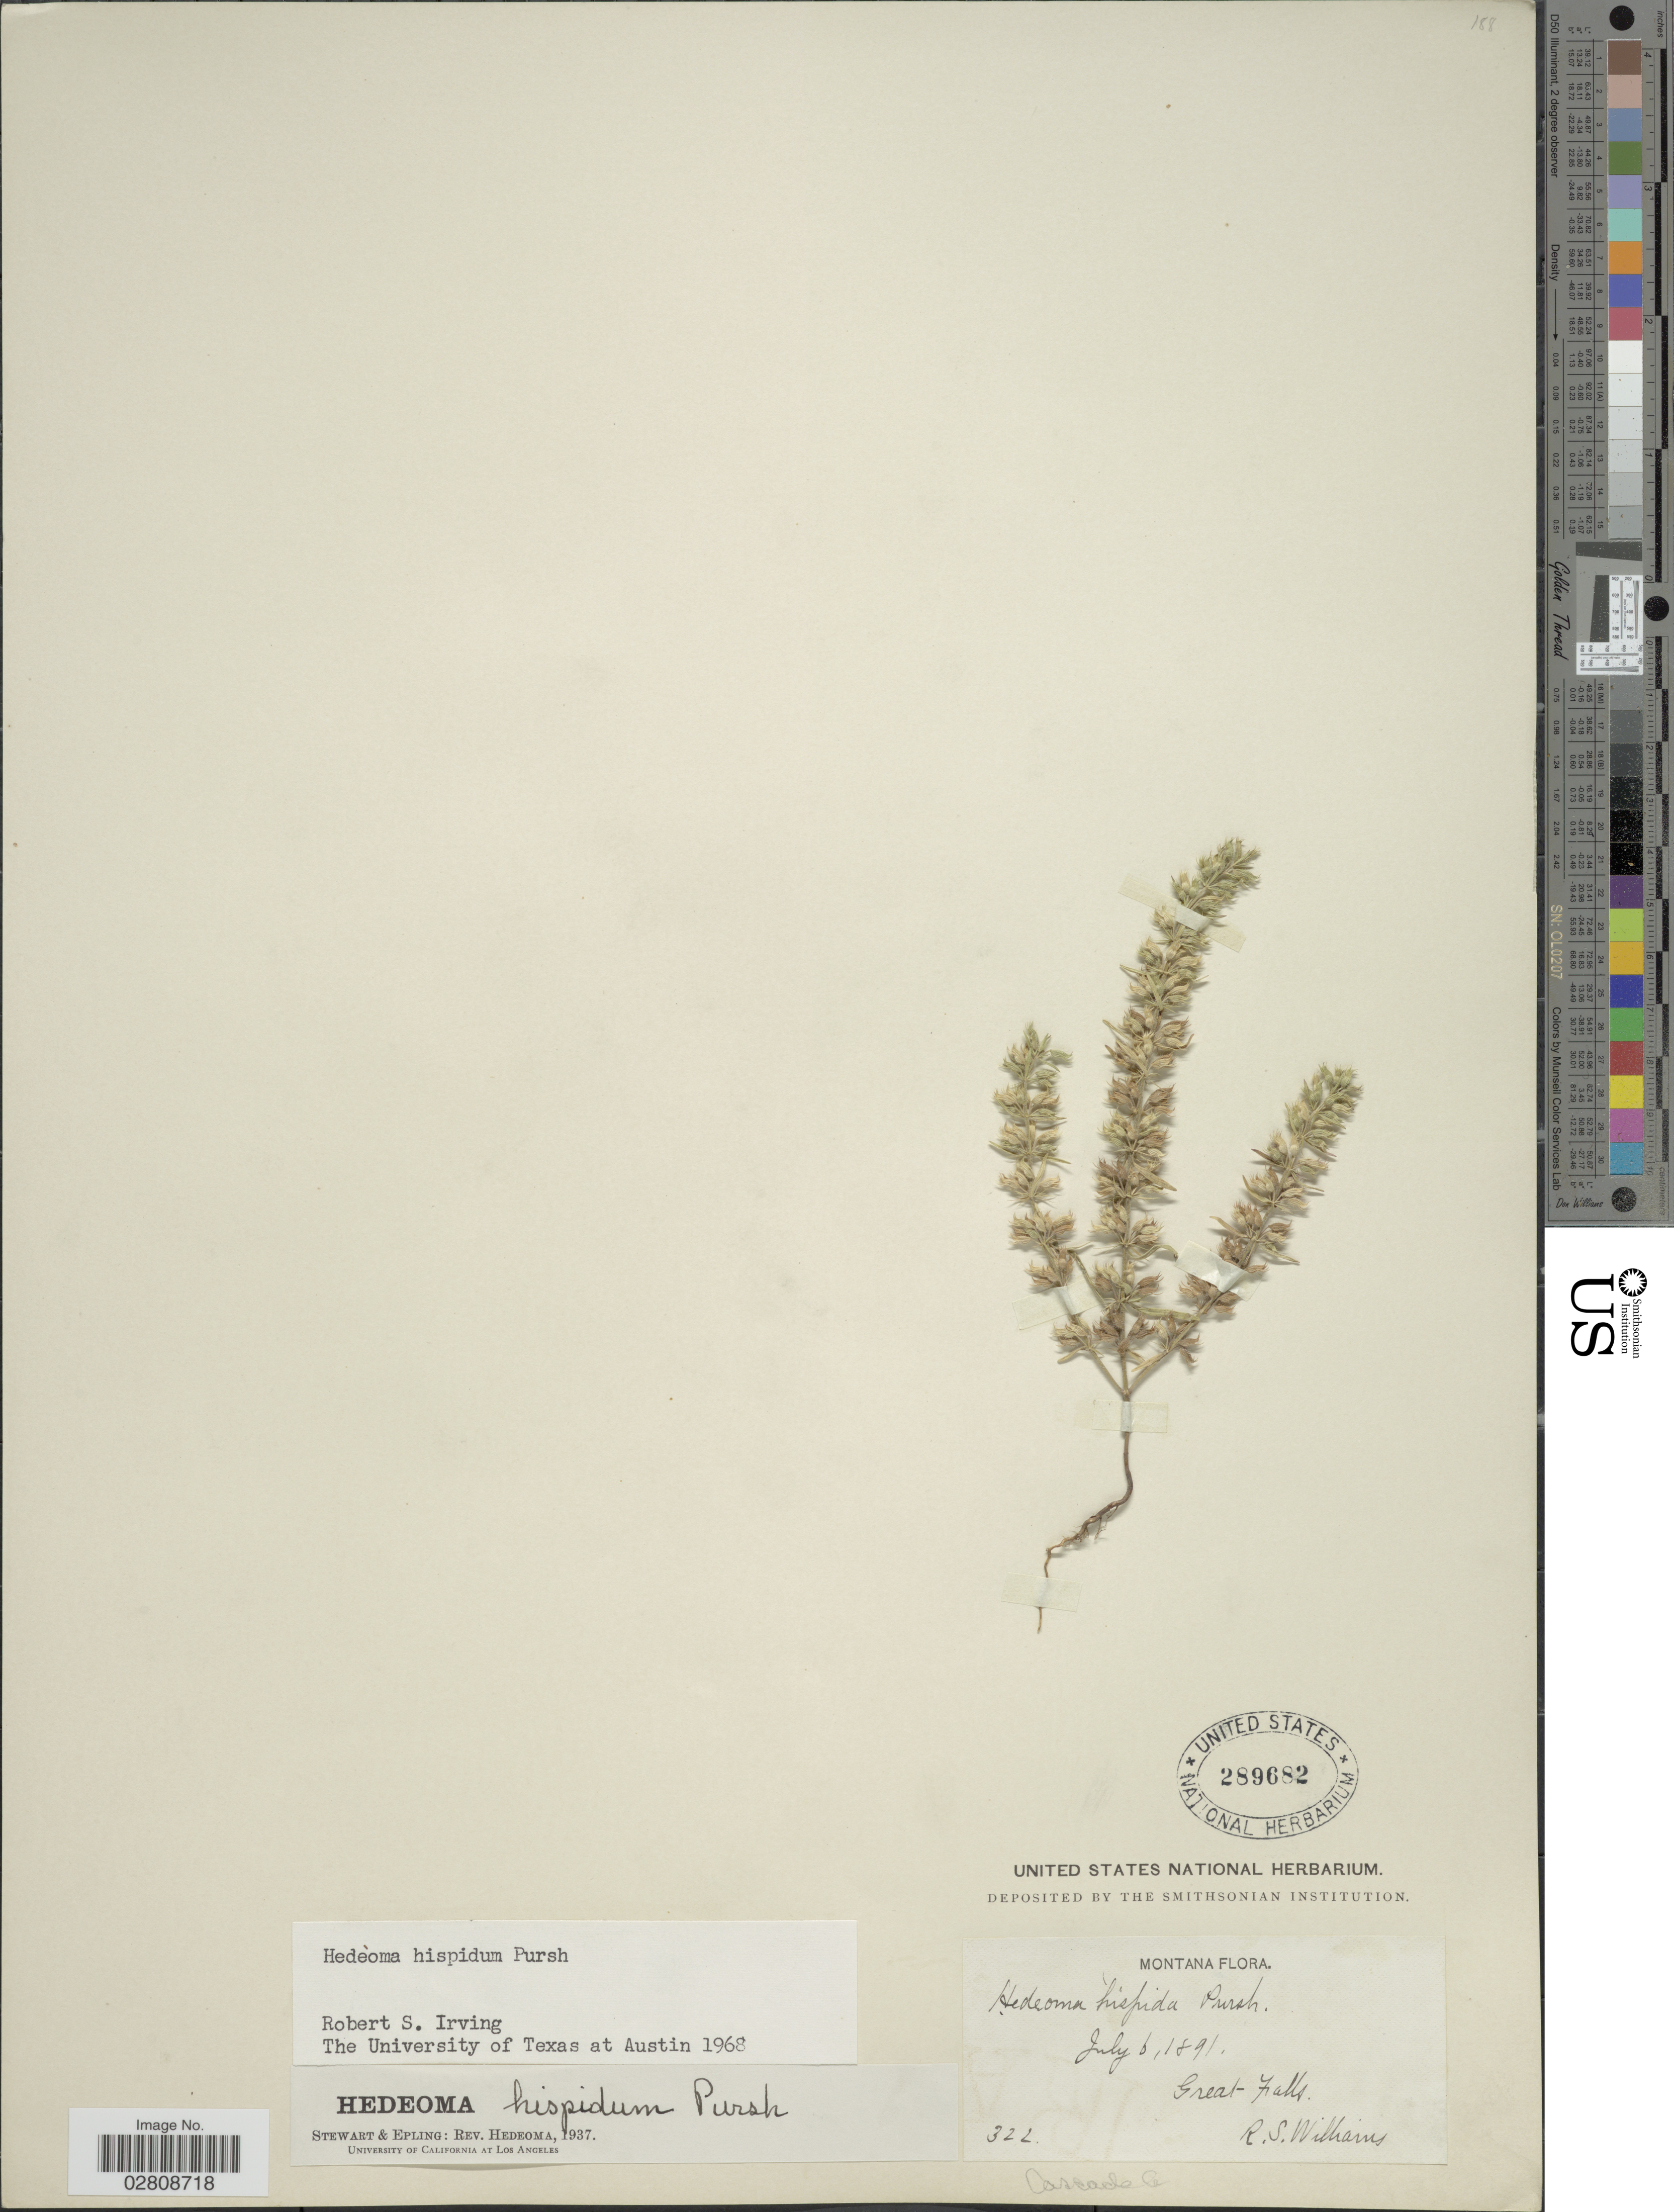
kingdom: Plantae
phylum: Tracheophyta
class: Magnoliopsida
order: Lamiales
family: Lamiaceae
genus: Hedeoma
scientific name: Hedeoma hispida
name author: Pursh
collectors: R. S. Williams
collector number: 322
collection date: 1891-07-06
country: United States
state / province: Montana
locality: Great Falls. Cascade Co.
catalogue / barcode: US 289682